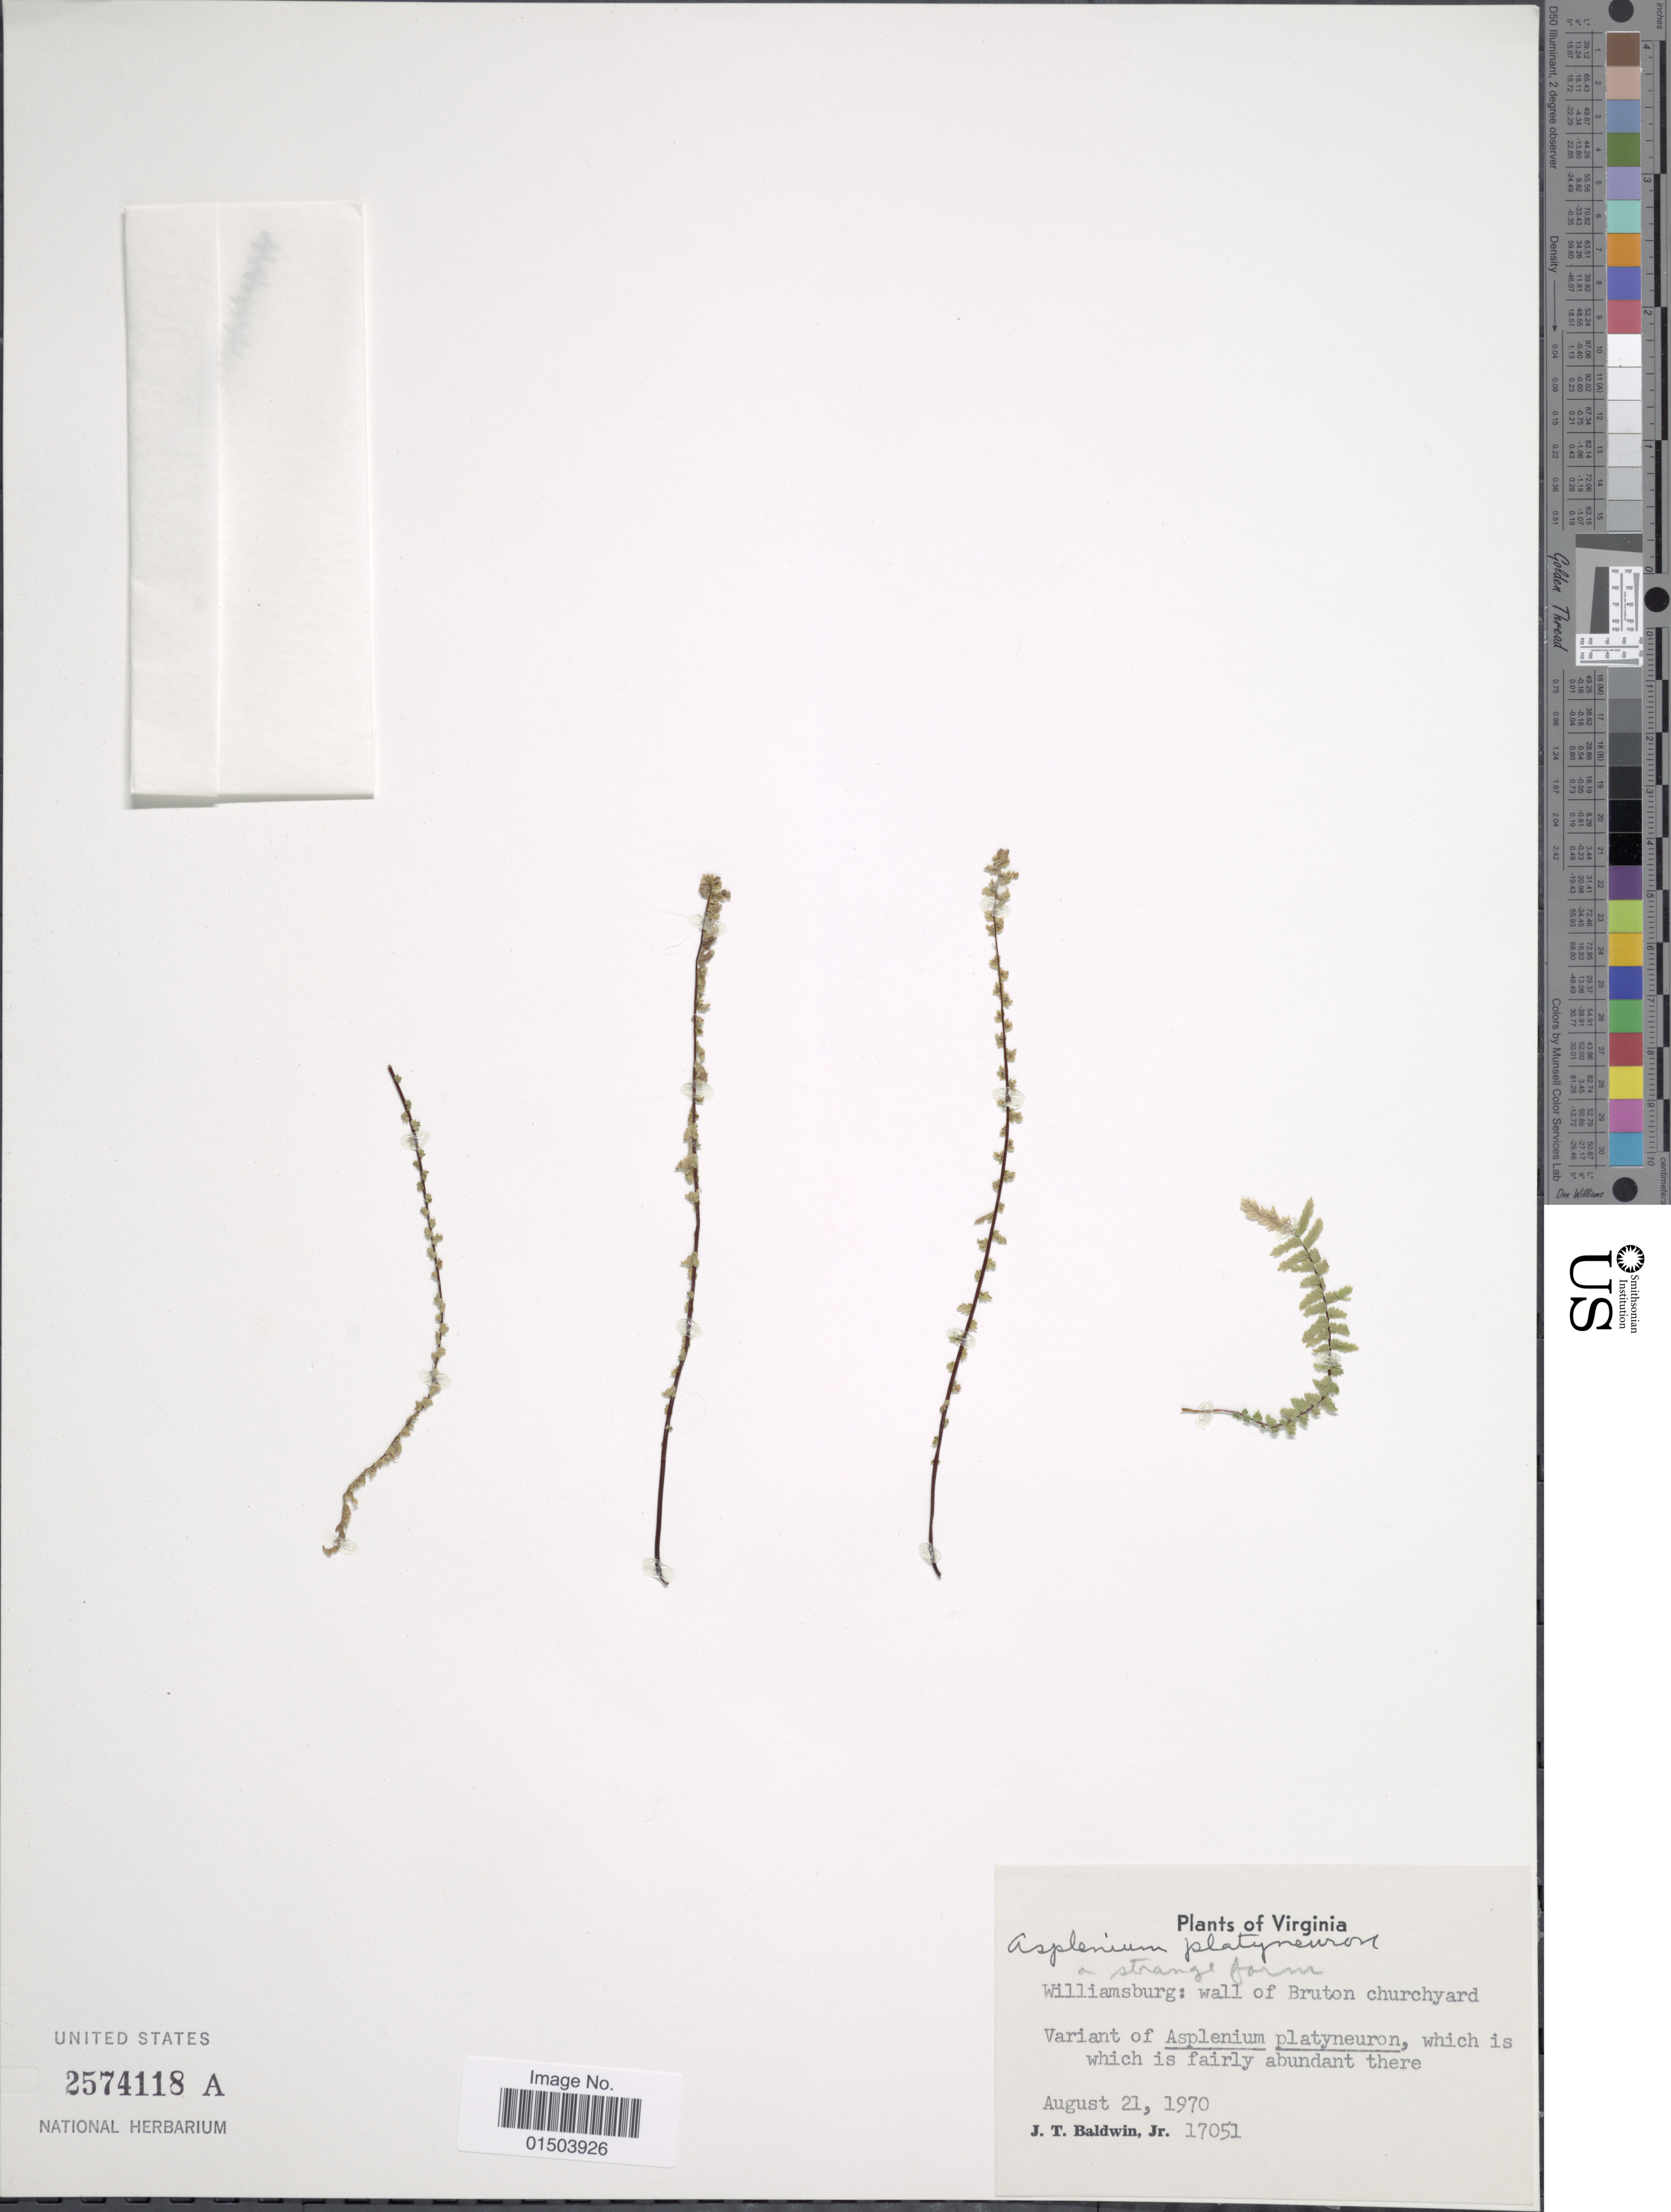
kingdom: Plantae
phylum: Tracheophyta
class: Polypodiopsida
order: Polypodiales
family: Aspleniaceae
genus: Asplenium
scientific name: Asplenium platyneuron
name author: (L.) Britton, Stearns & Poggenb.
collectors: J. T. Baldwin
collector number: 17051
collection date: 1970-08-21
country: United States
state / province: Virginia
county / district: Warren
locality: Williamsburg: wall of Bruton churchyard.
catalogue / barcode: US 2574118A